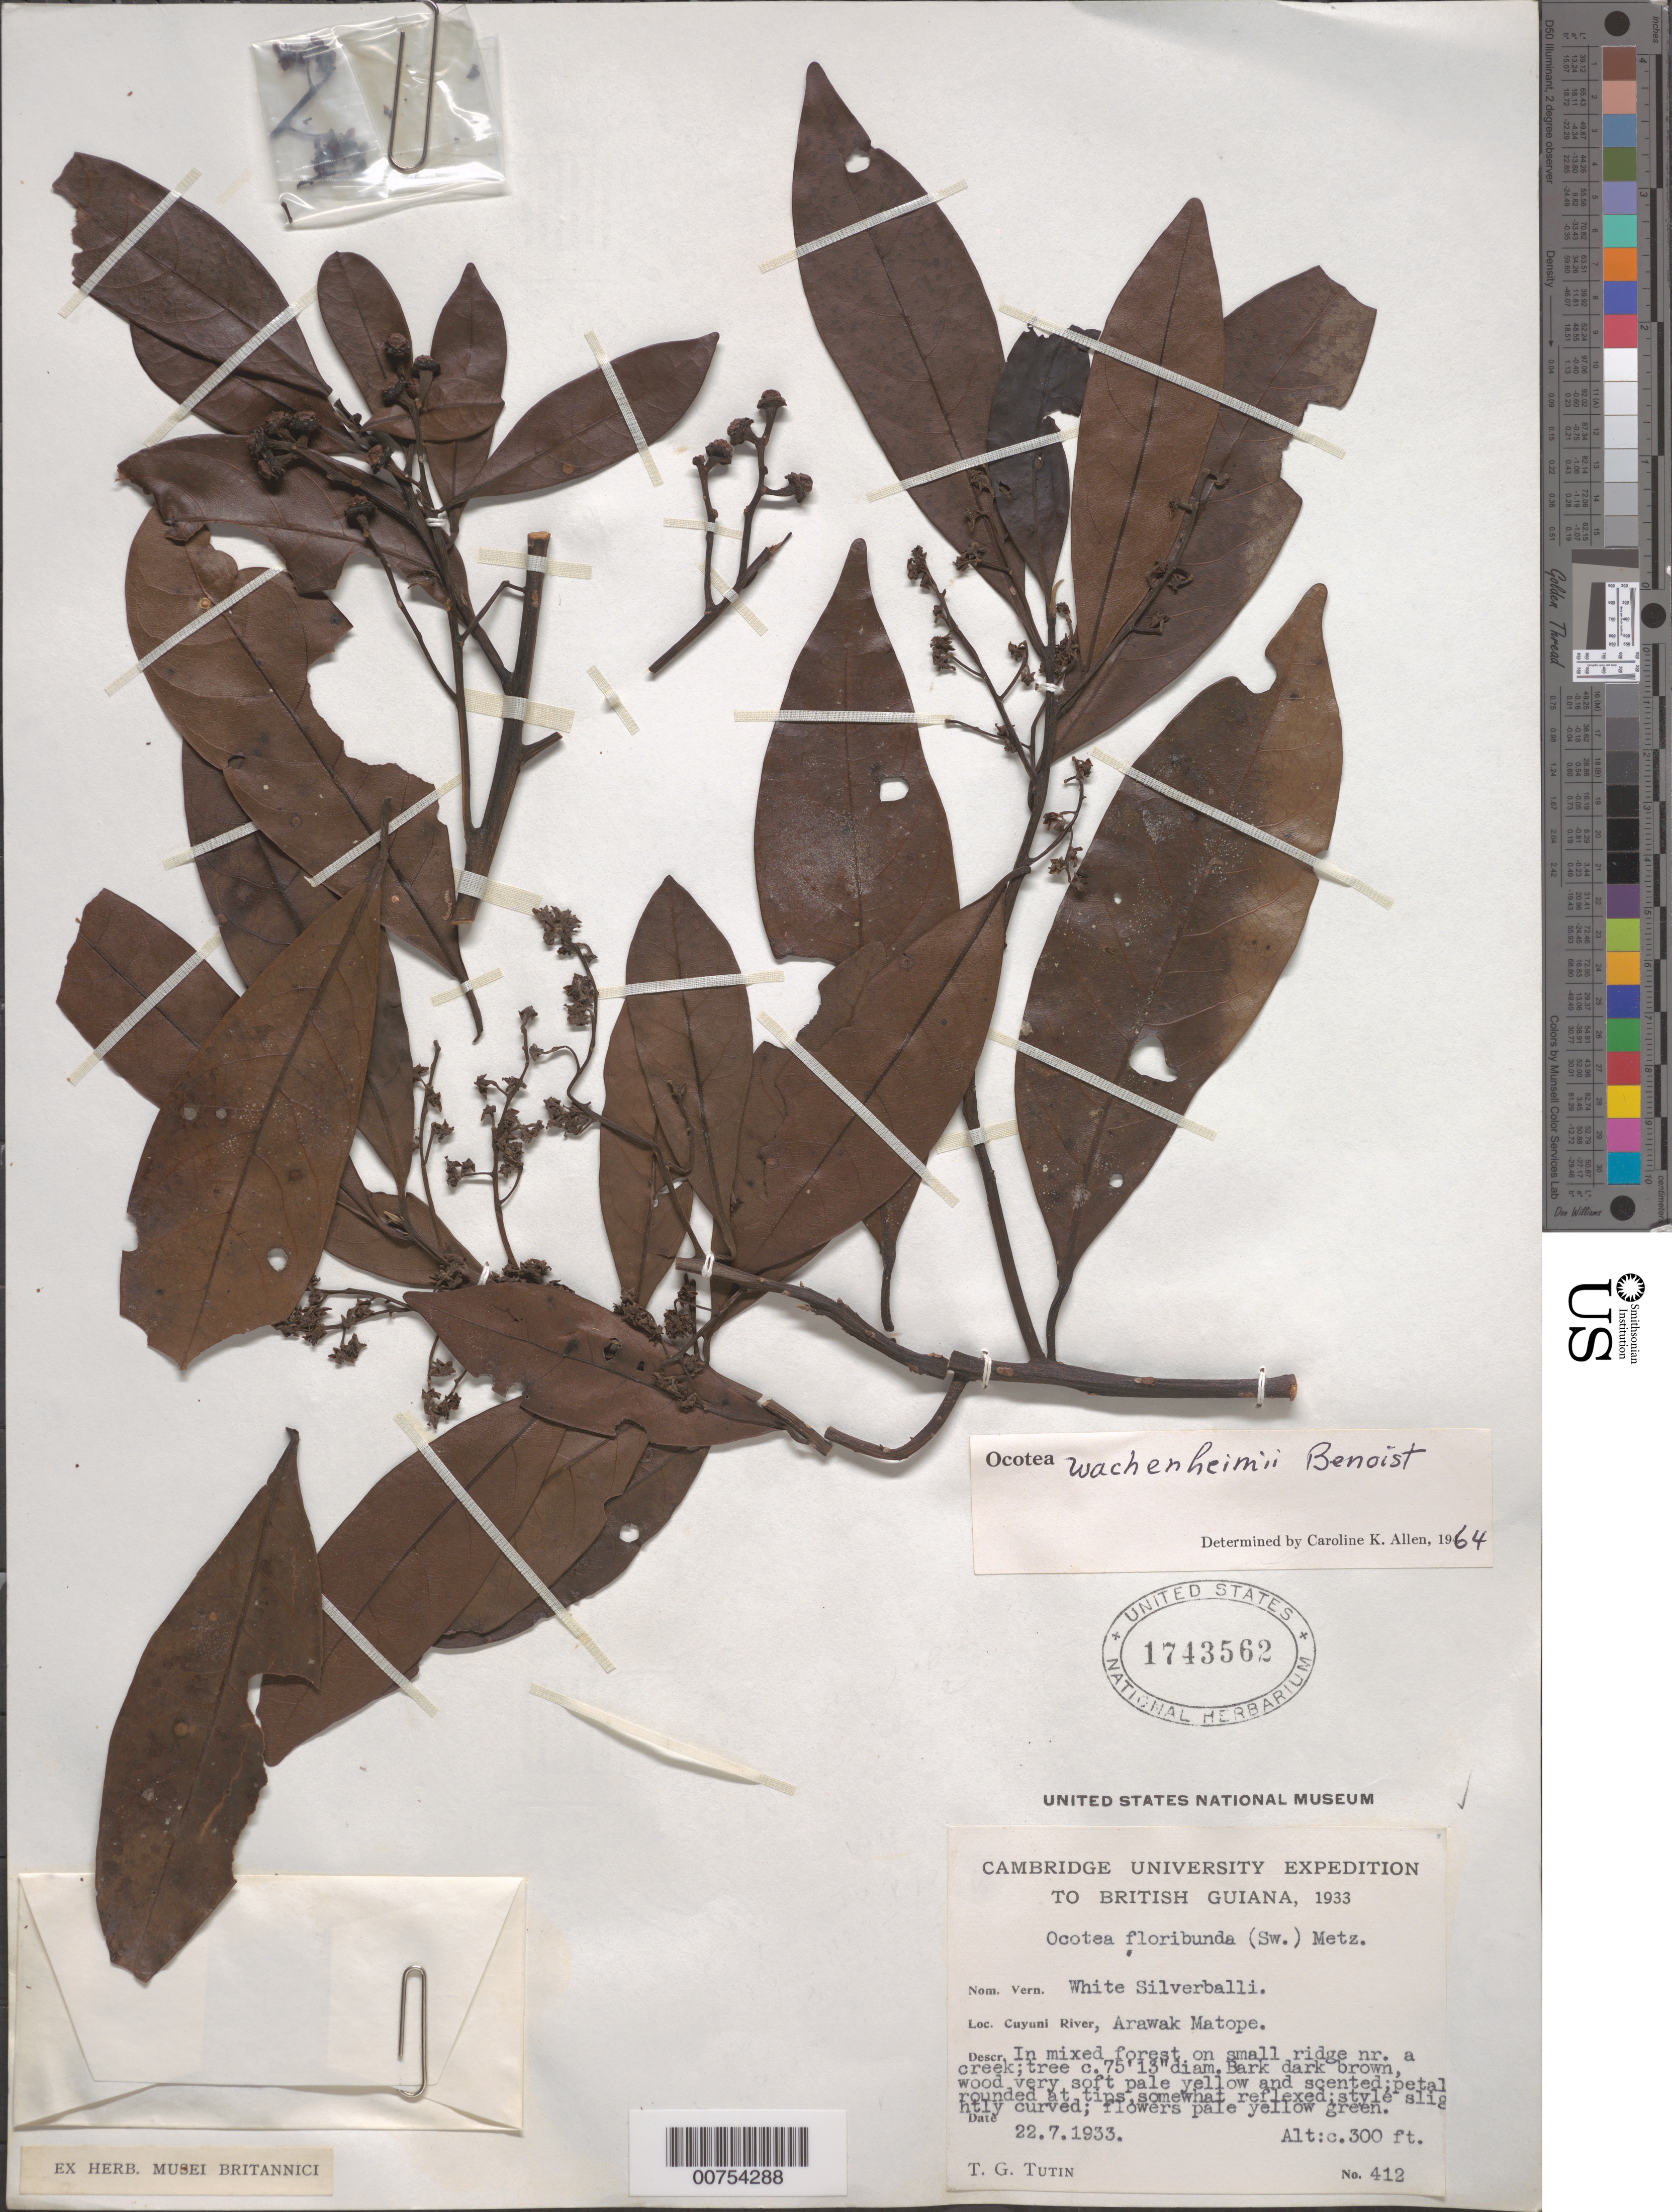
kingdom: Plantae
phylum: Tracheophyta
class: Magnoliopsida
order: Laurales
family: Lauraceae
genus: Ocotea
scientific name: Ocotea wachenheimii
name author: Benoist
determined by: Allen, C. K.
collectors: T. G. Tutin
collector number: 412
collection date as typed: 22-Jul-33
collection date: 1933-07-22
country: Guyana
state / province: Cuyuni-Mazaruni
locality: Arawak Matope, Cuyuni R.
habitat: Mixed forest on small ridge near creek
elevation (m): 91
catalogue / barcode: US 1743562